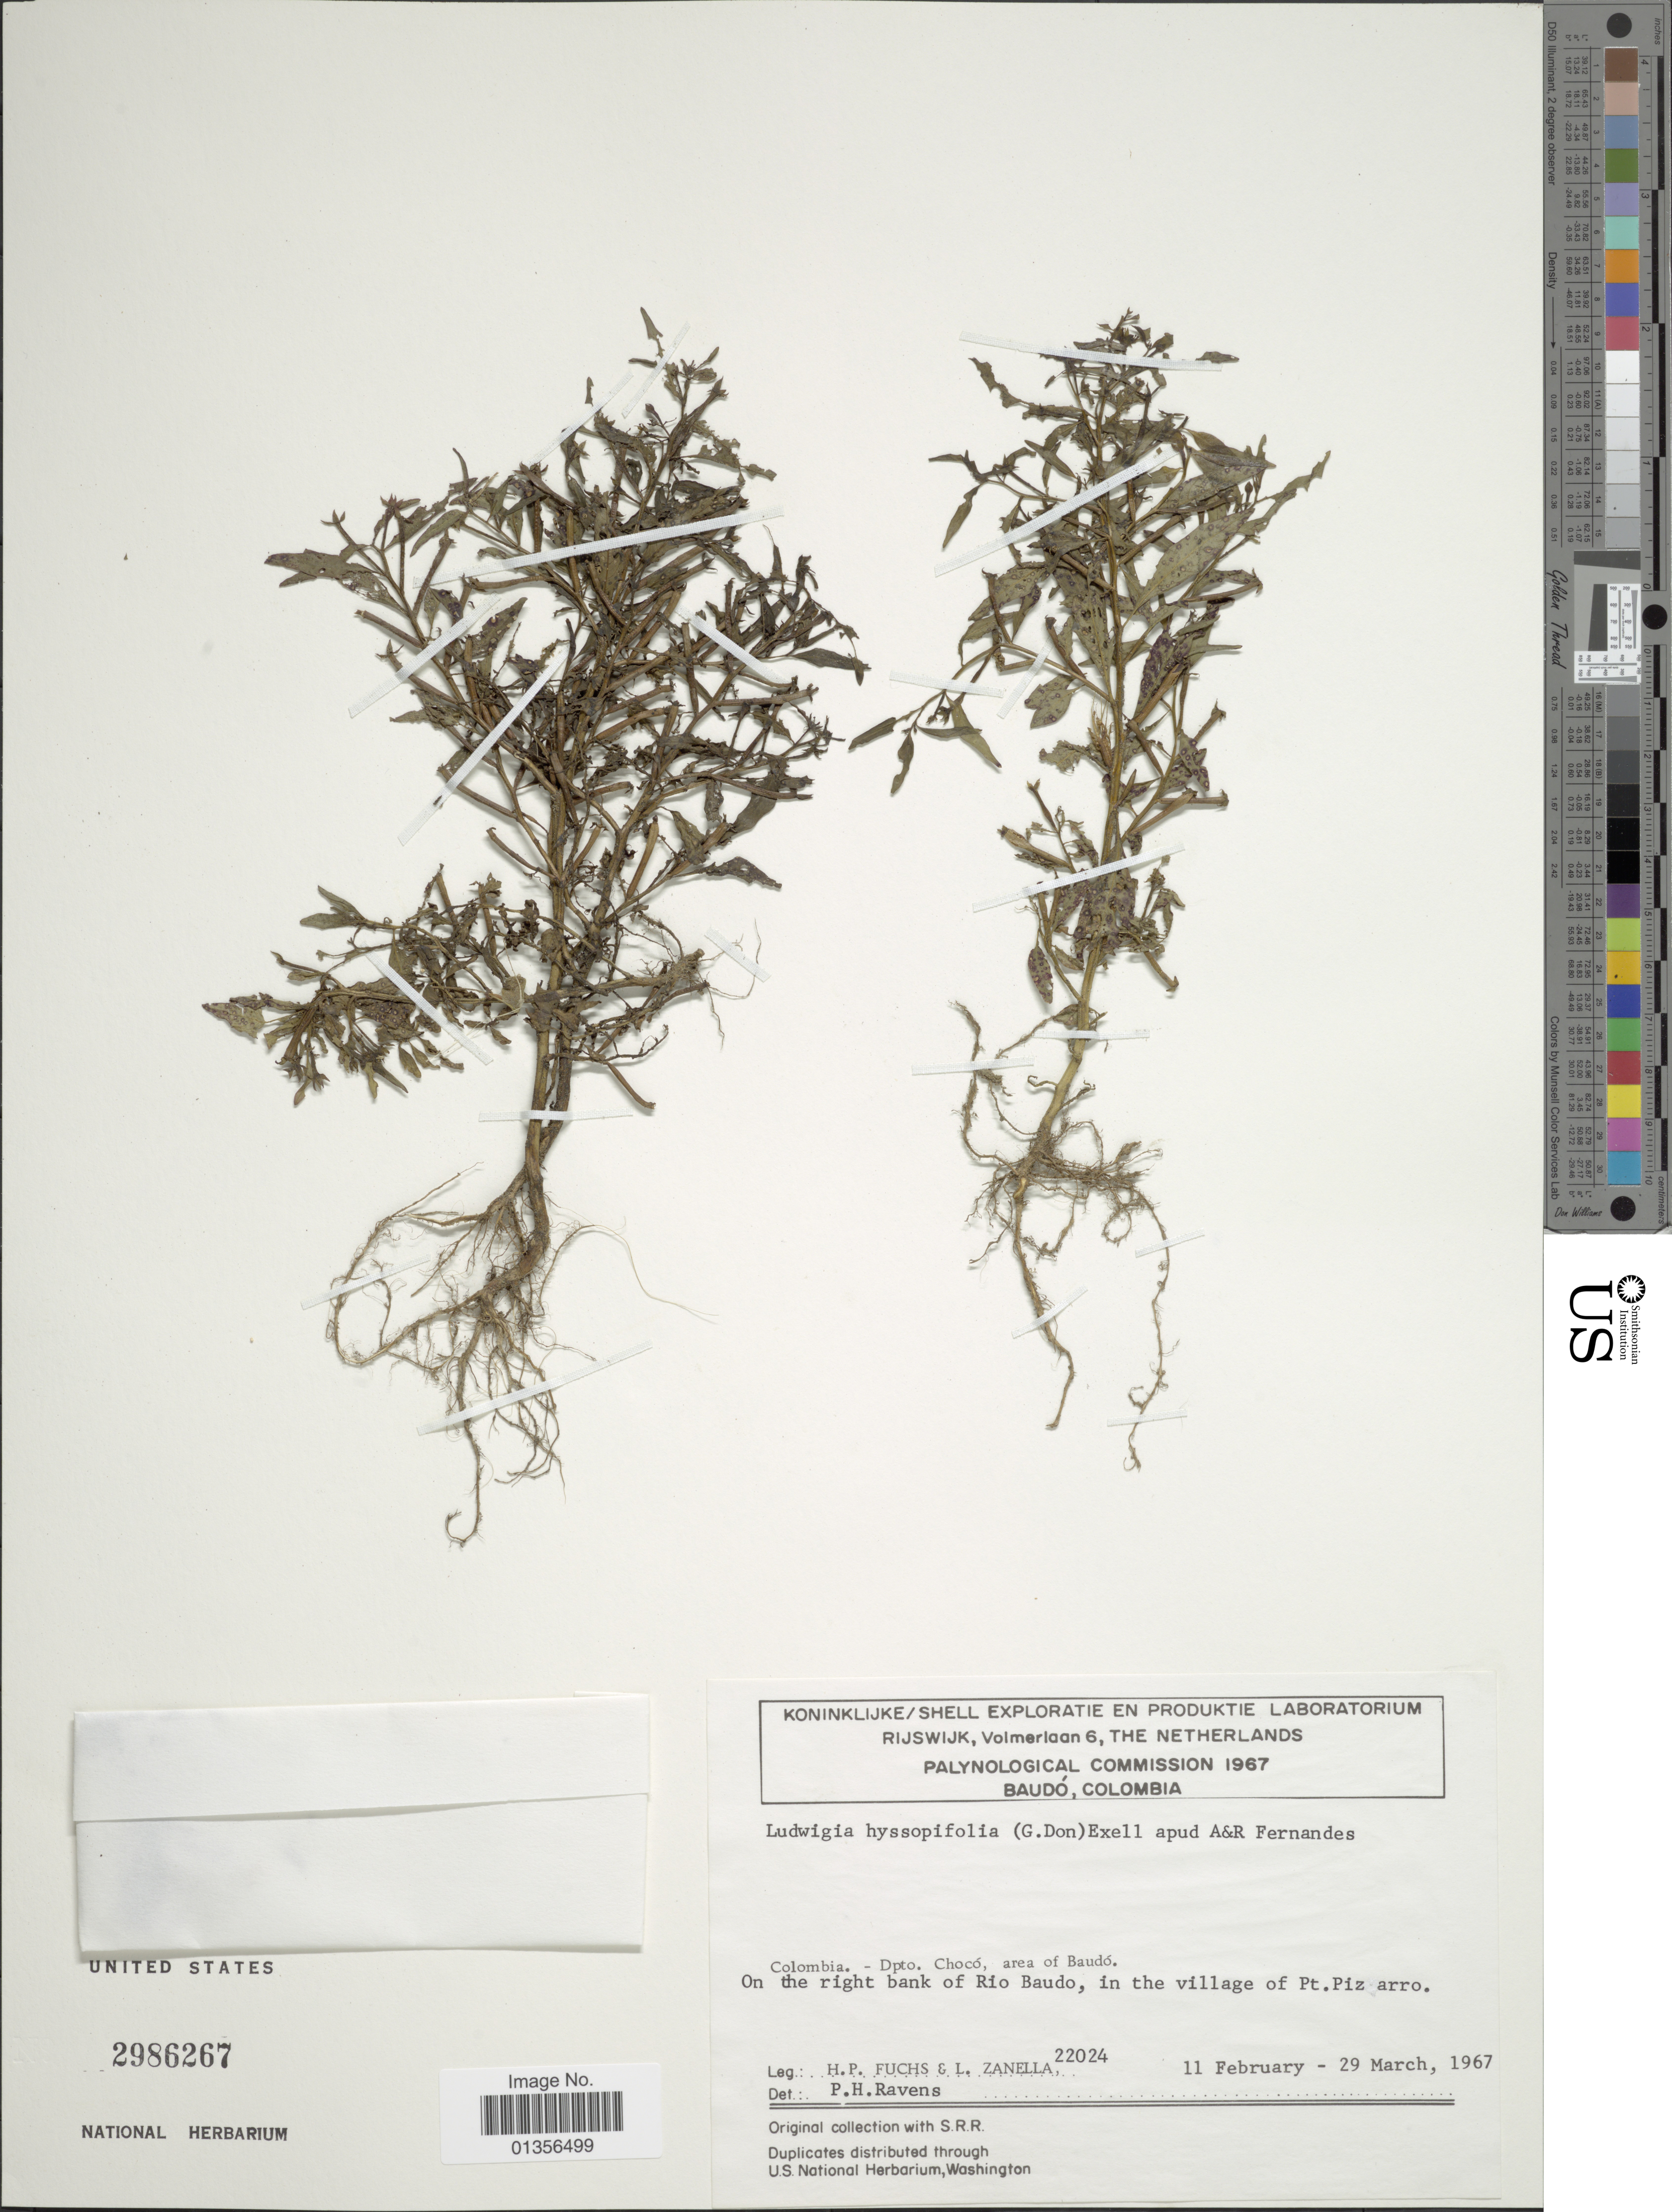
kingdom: Plantae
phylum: Tracheophyta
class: Magnoliopsida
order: Myrtales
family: Onagraceae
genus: Ludwigia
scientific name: Ludwigia hyssopifolia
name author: (G. Don) Exell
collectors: H. P. Fuchs & L. Zanella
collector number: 22024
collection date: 1967-02-11/1967-03-29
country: Colombia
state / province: Chocó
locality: Area of Baudó. On the right bank of Rio Baudo, in the village of Pt. Piz arro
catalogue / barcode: US 2986267